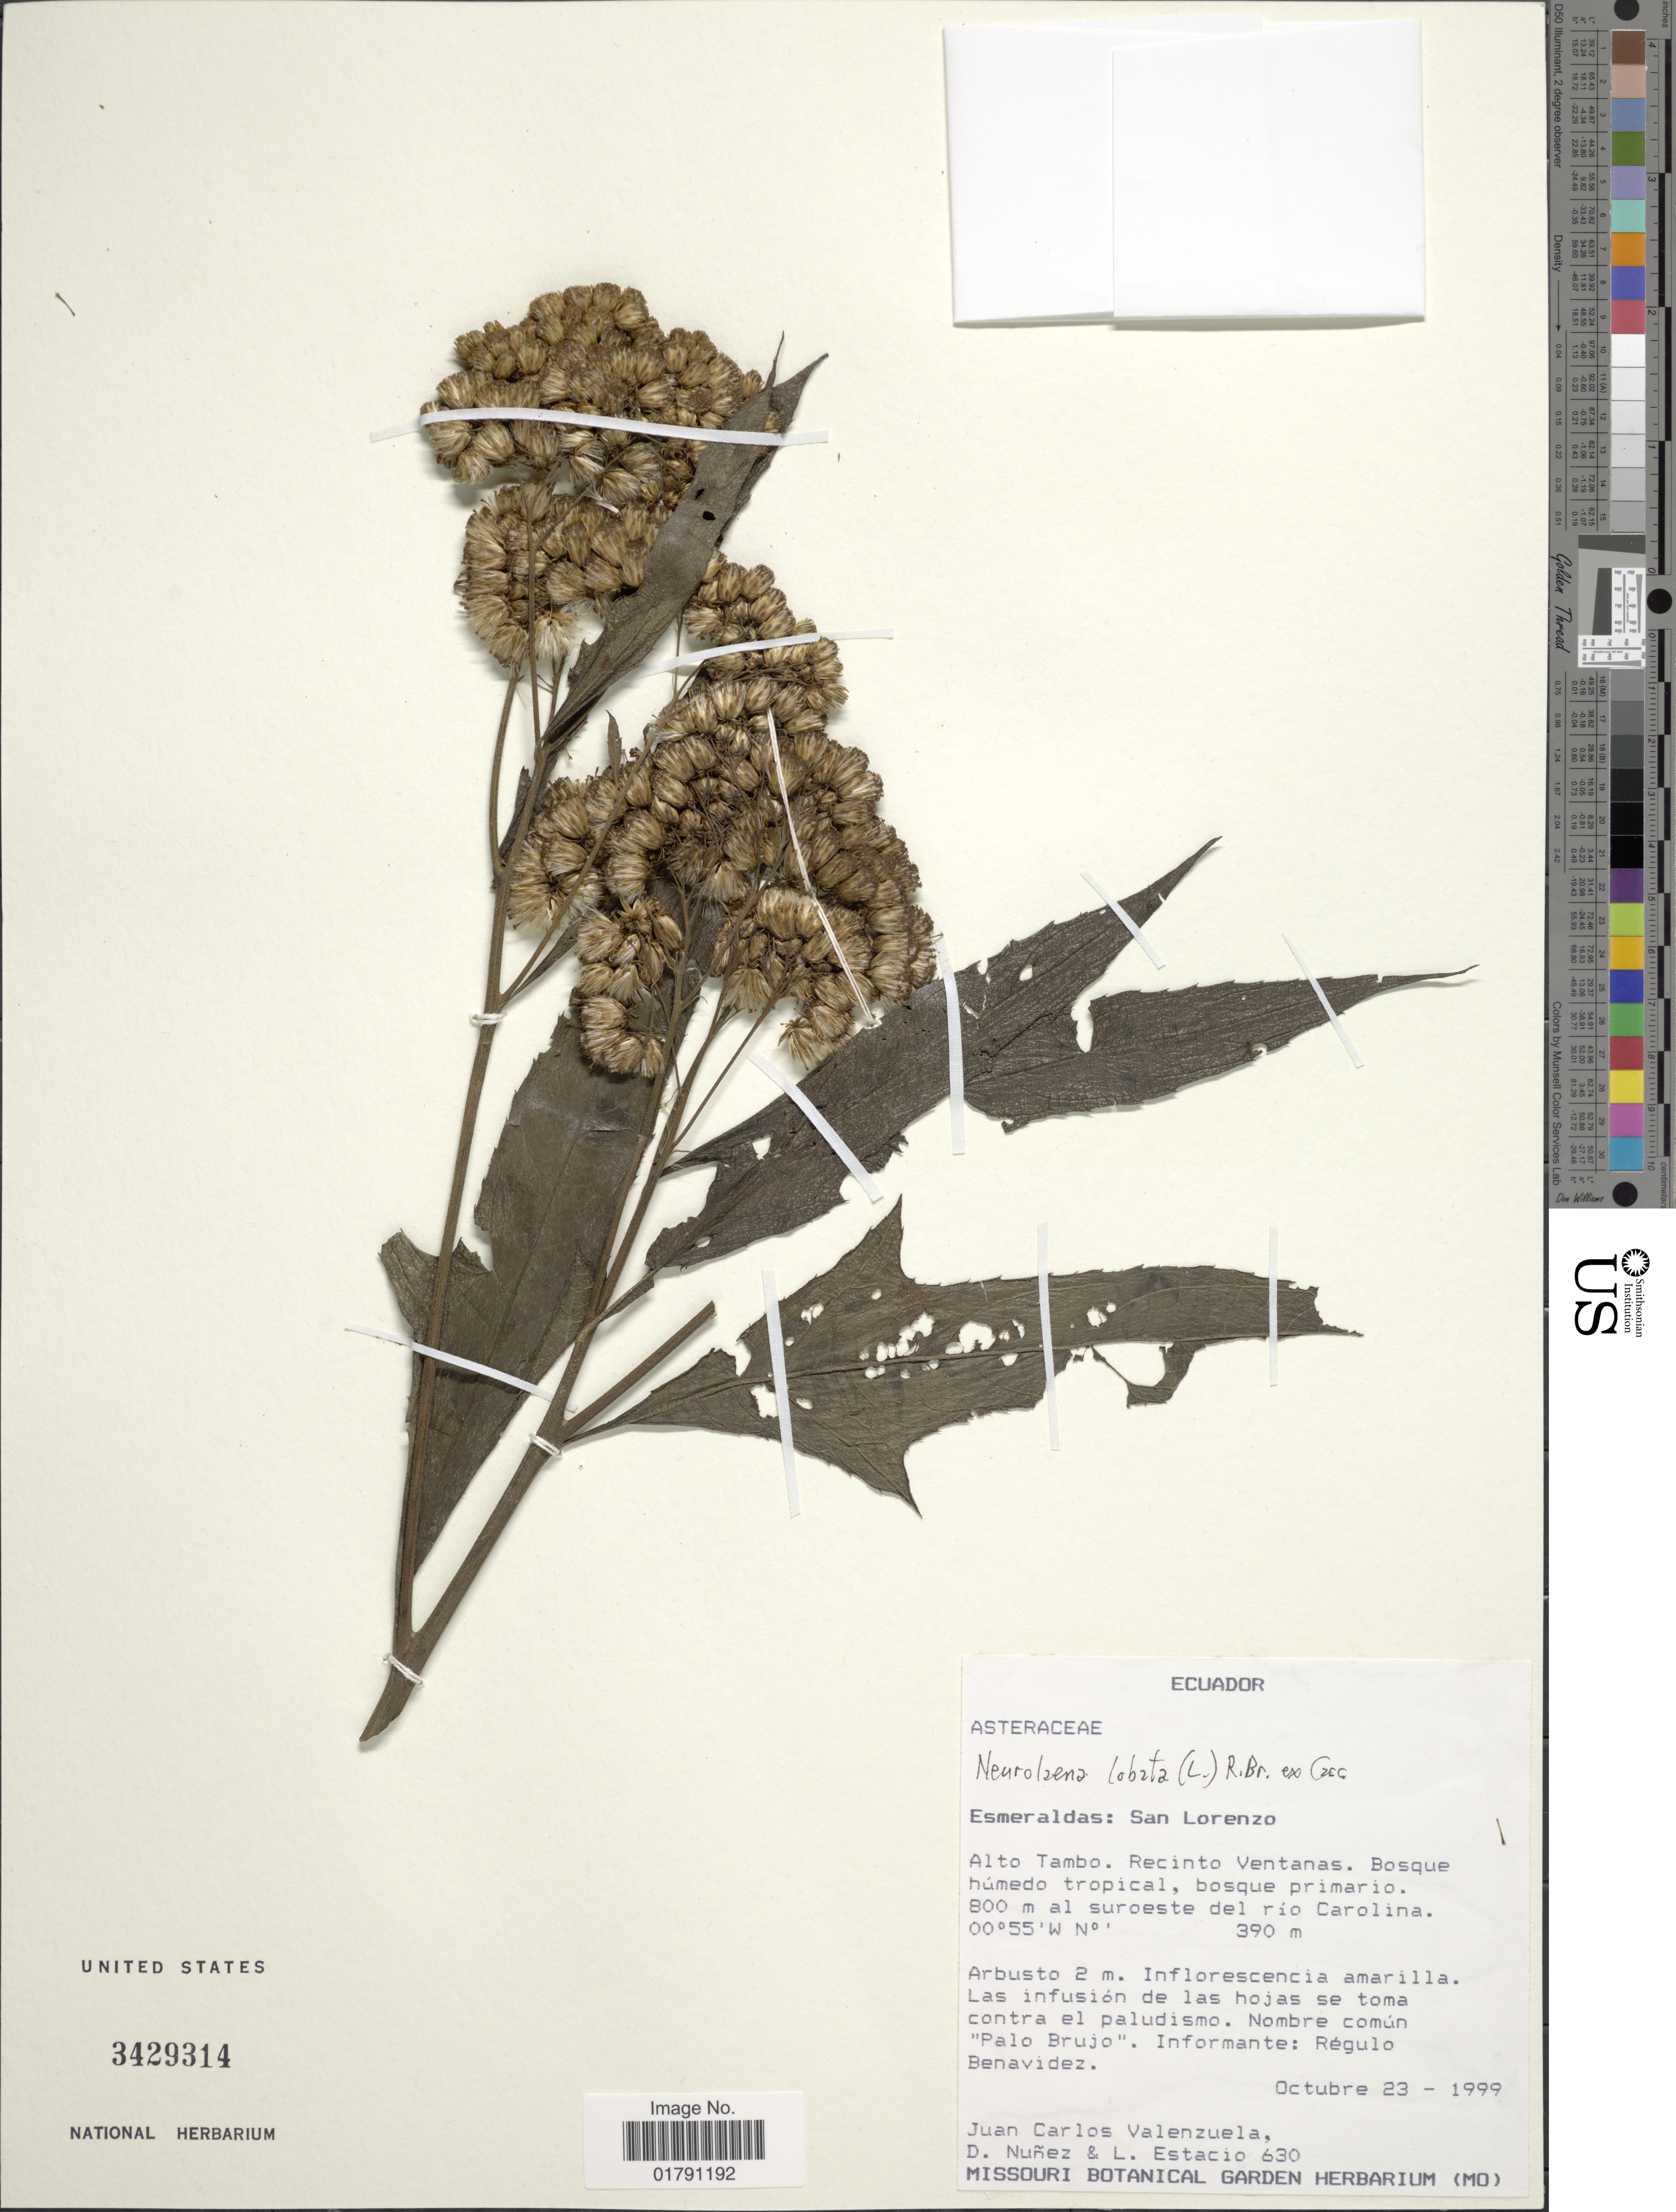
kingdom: Plantae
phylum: Tracheophyta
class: Magnoliopsida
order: Asterales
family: Asteraceae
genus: Neurolaena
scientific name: Neurolaena lobata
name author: (L.) R. Br. ex Cass.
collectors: J. Valenzuela, D. Núñez & L. Estacio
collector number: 630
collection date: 1999-10-23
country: Ecuador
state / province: Esmeraldas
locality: San Lorenzo, Alto Tambo, Recinto Ventanas, al suroeste del rio Carolina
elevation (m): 390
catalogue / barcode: US 3429314